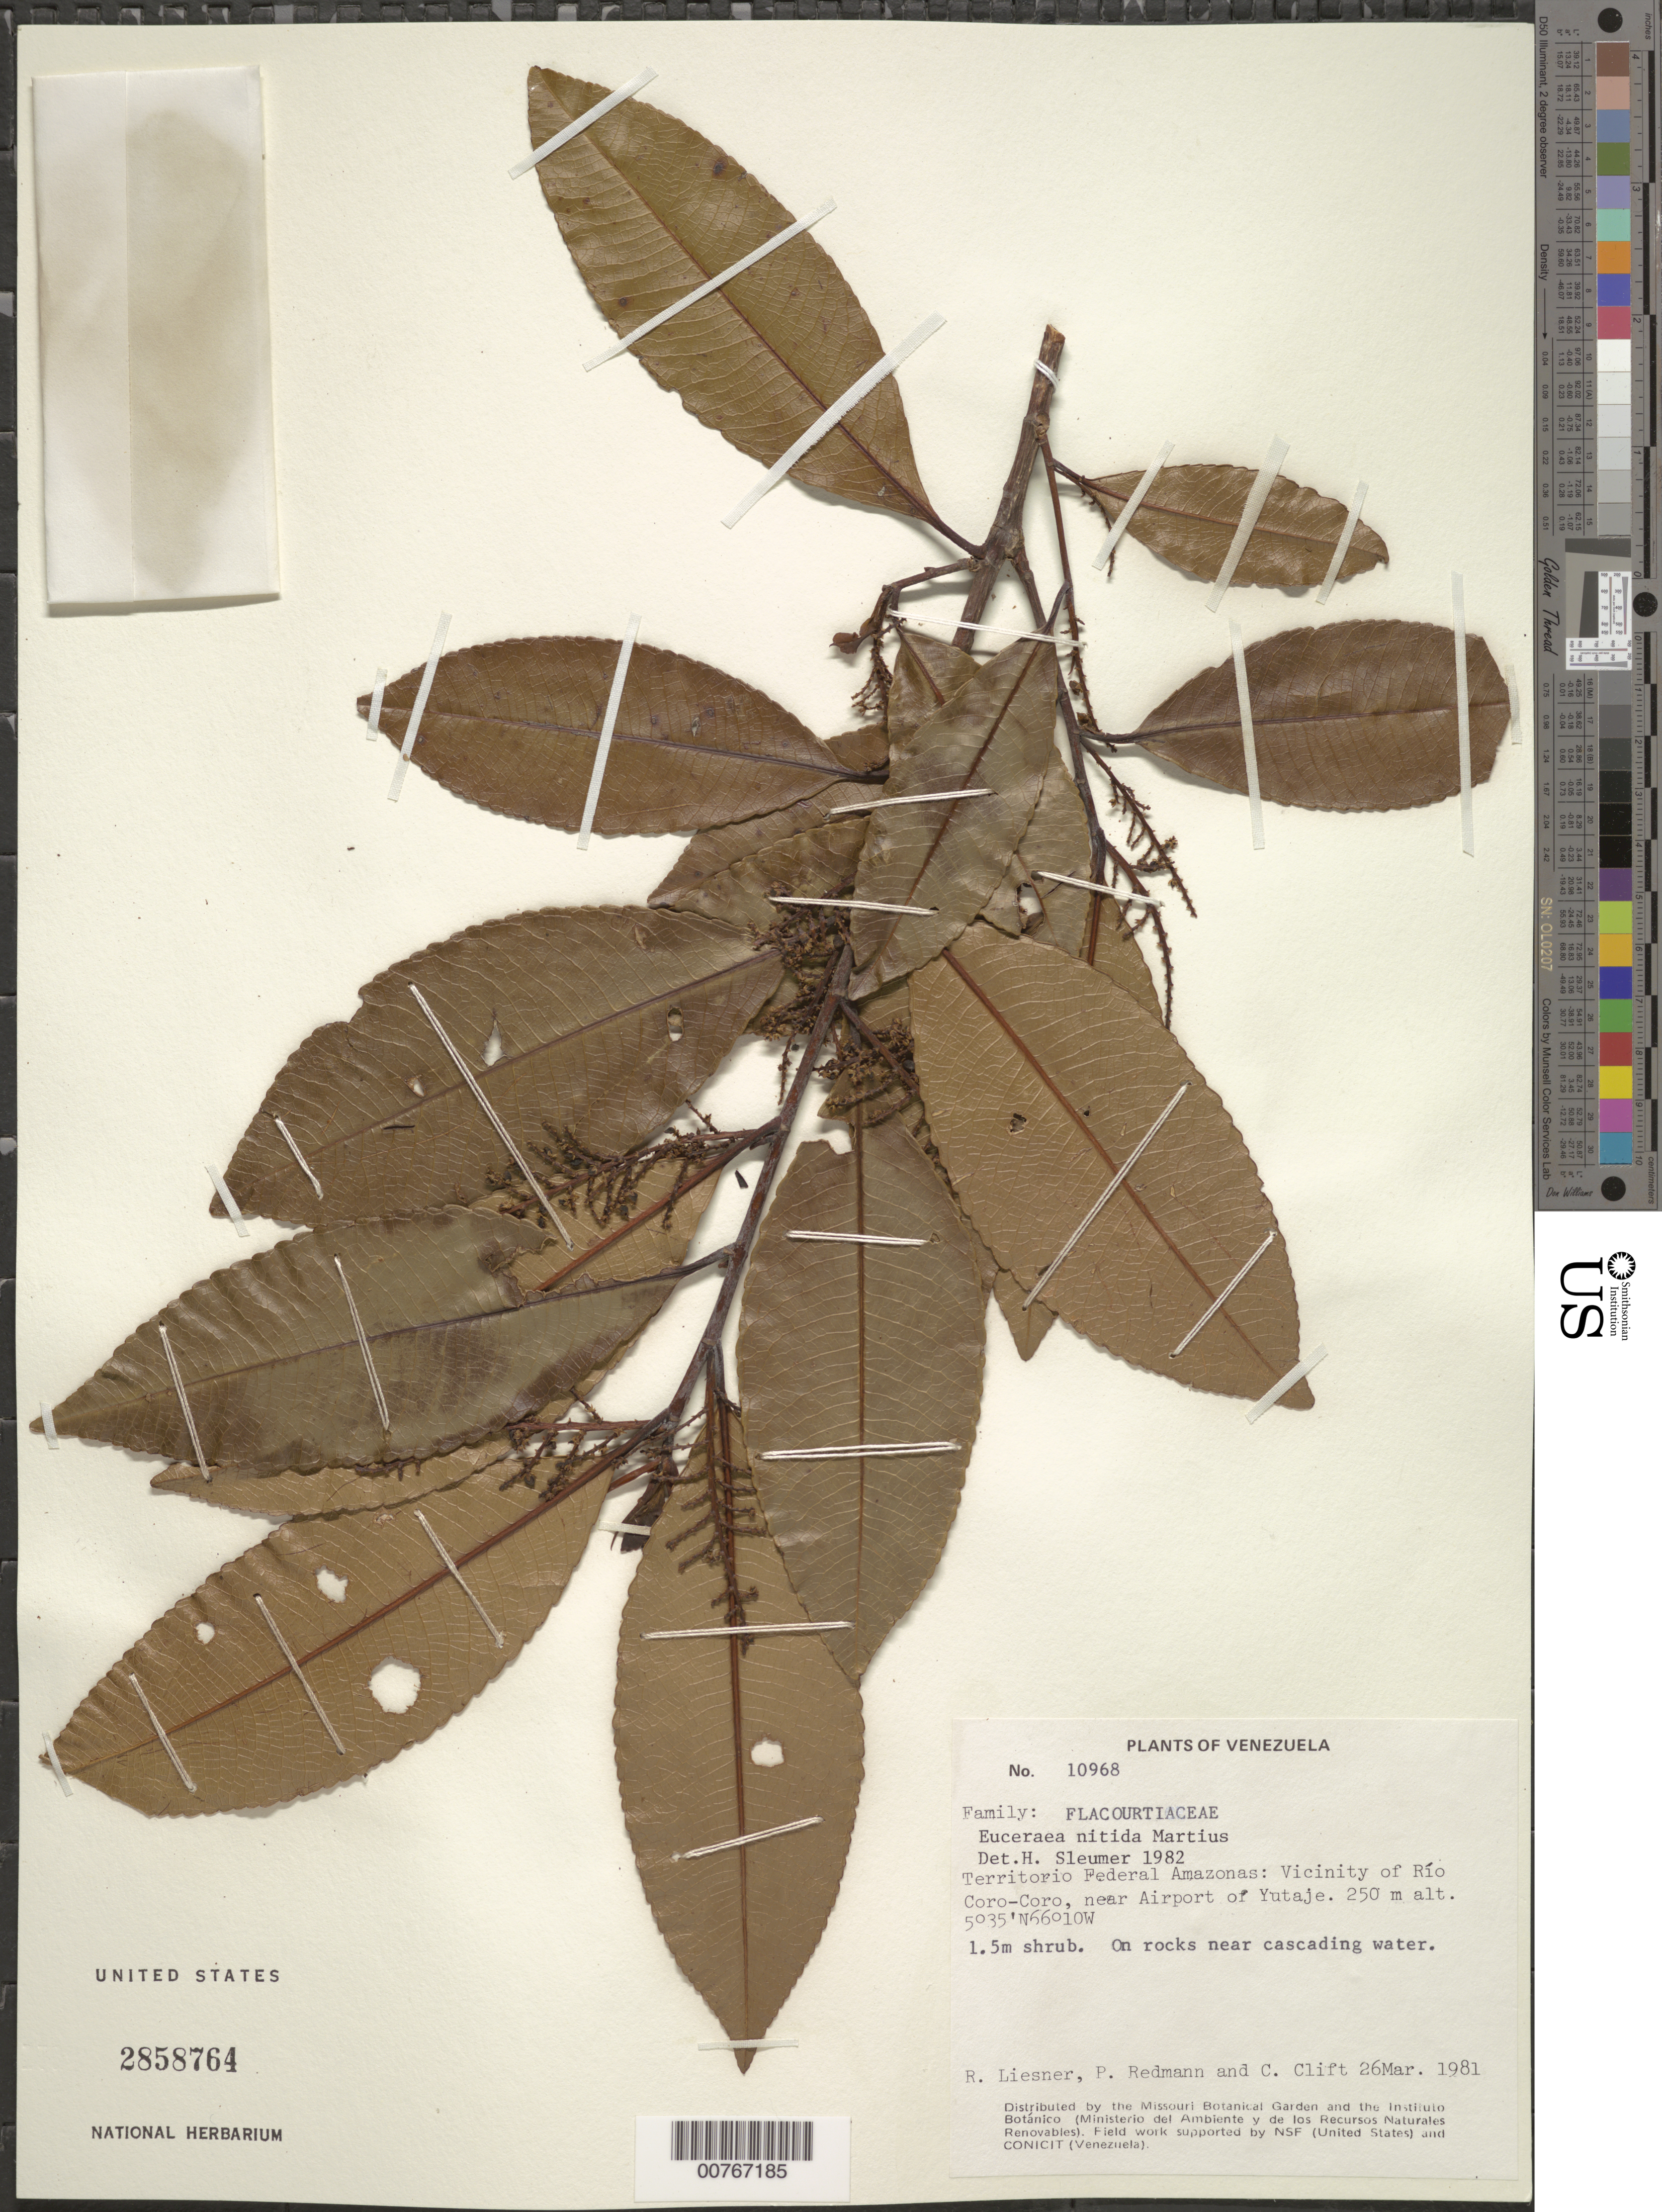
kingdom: Plantae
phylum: Tracheophyta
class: Magnoliopsida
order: Malpighiales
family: Salicaceae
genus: Casearia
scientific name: Casearia euceraea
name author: Mestier et al.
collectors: R. L. Liesner, P. Redmann & C. Clift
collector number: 10968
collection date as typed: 26-Mar-81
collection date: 1981-03-26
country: Venezuela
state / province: Amazonas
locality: Río Coro-Coro, in vicinity of Yutajé airport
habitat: Rocks near cascading water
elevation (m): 250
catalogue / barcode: US 2858764